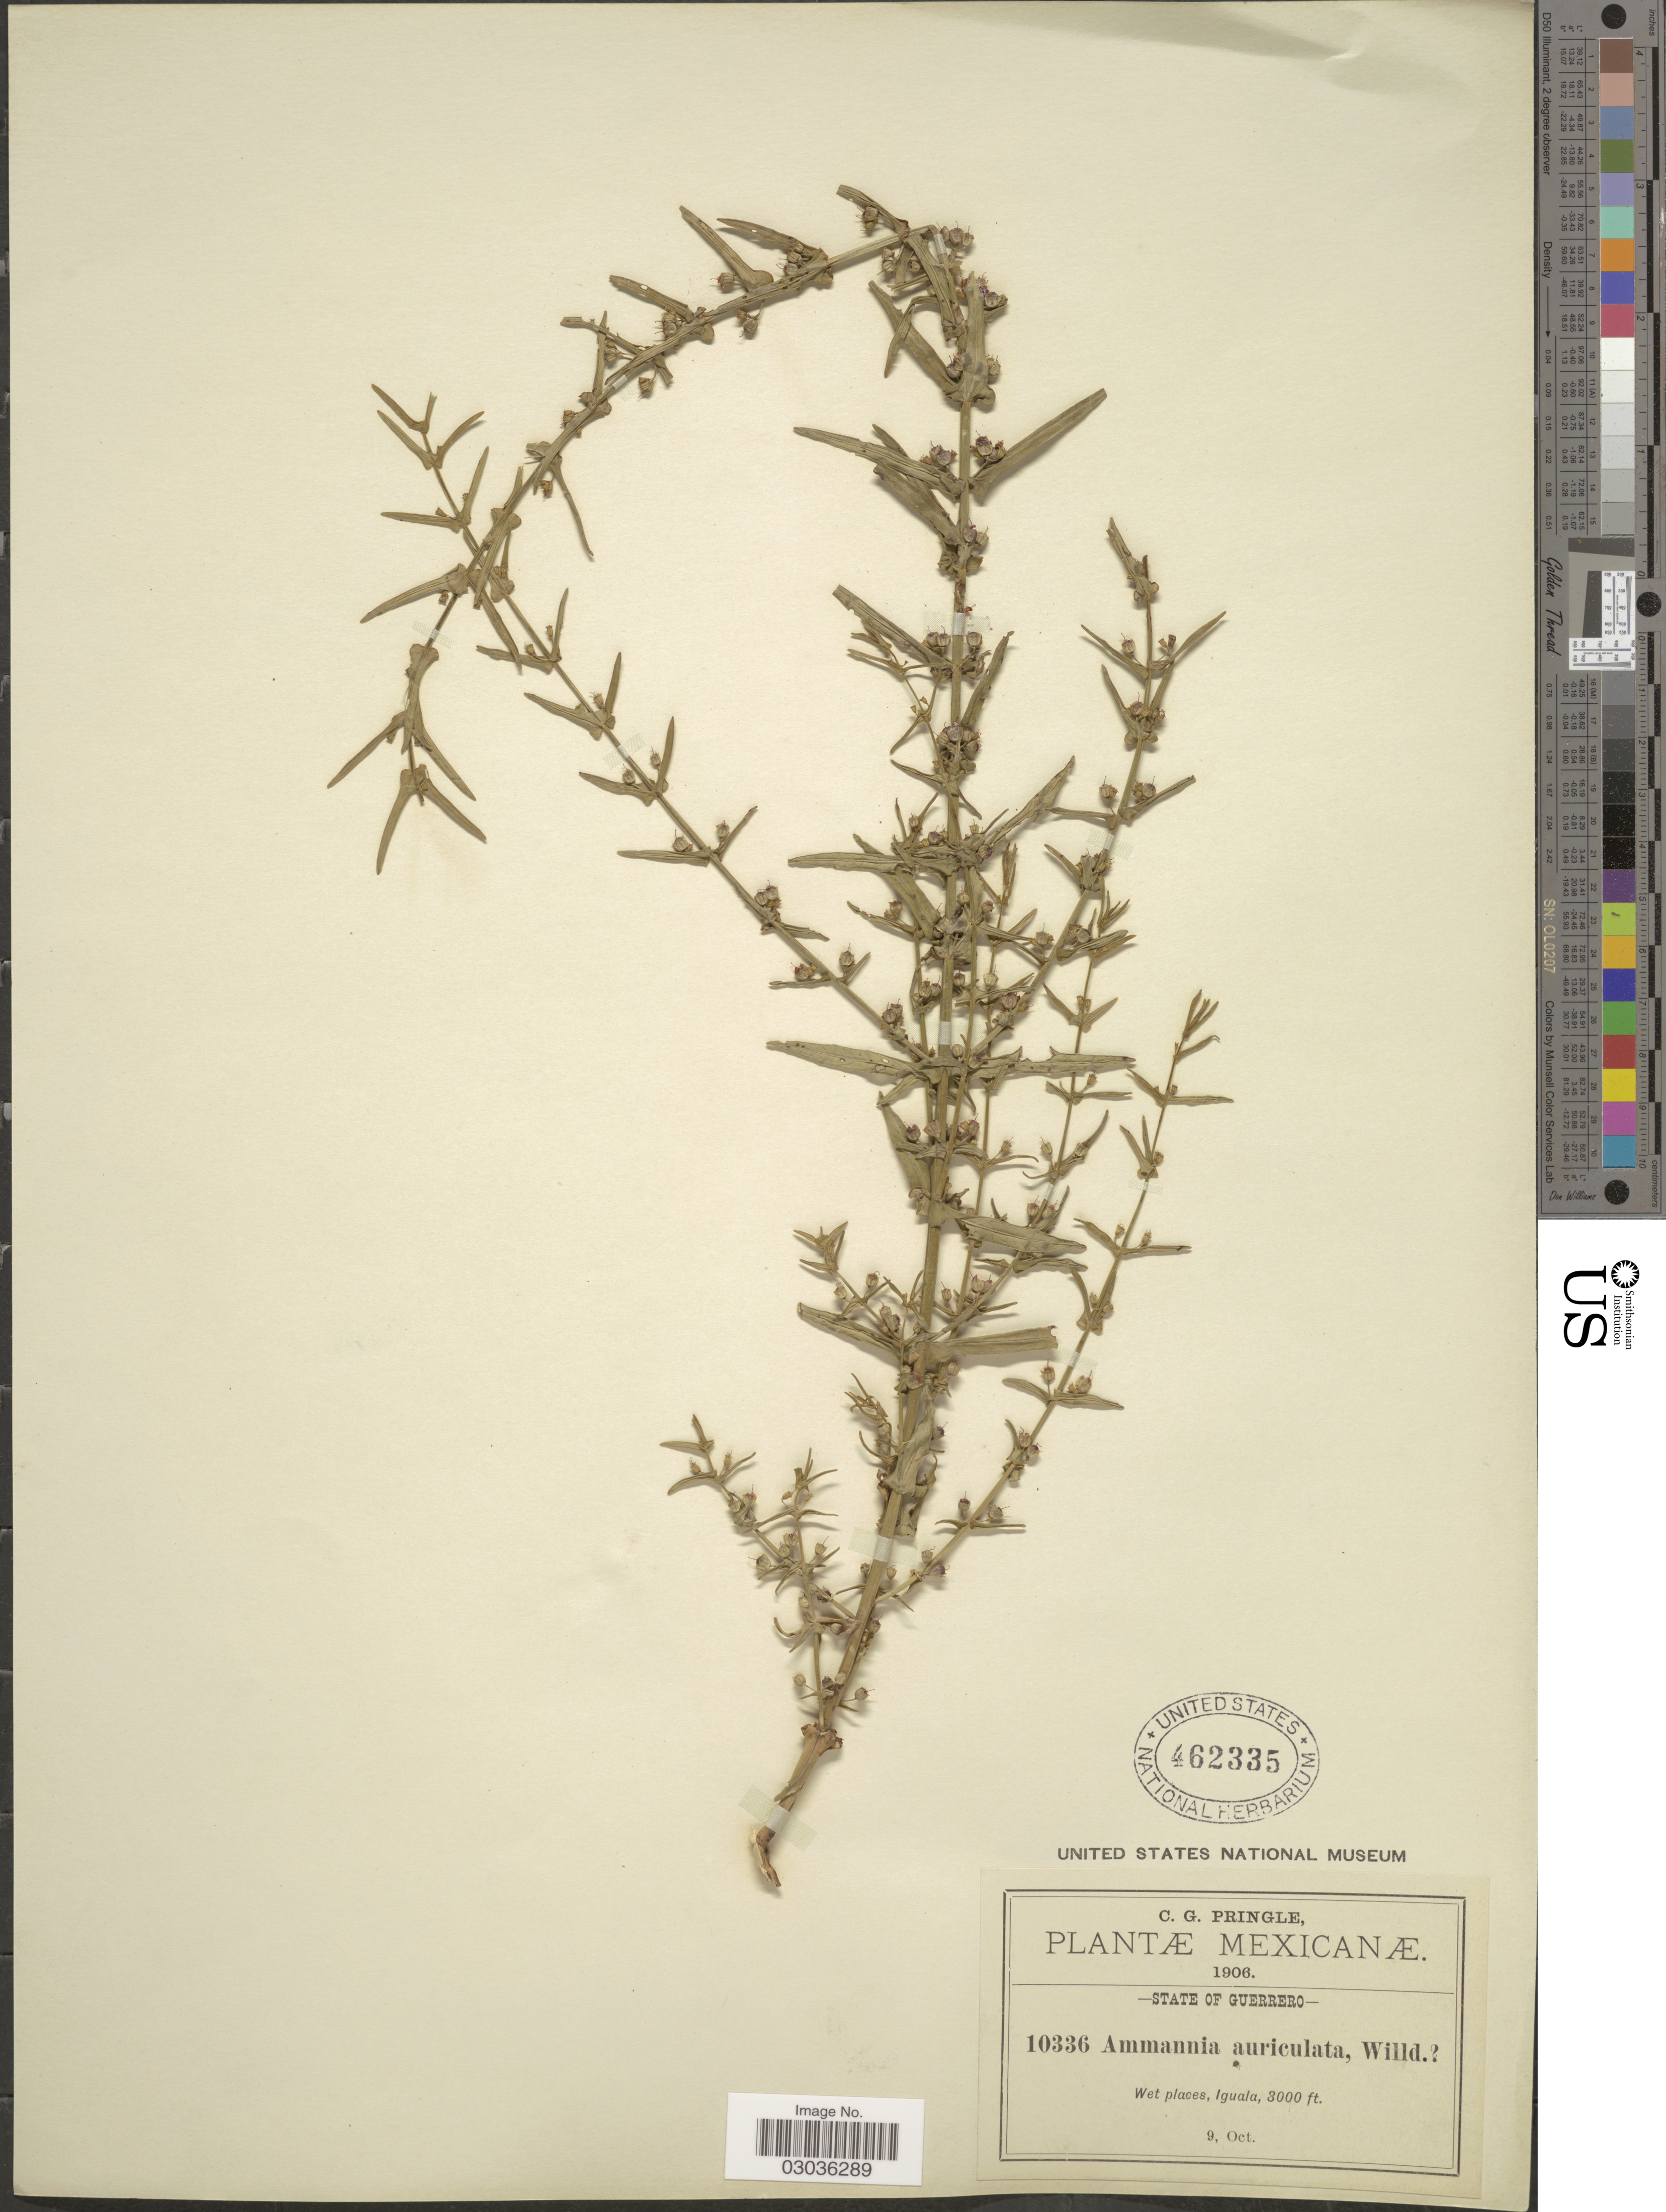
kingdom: Plantae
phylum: Tracheophyta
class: Magnoliopsida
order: Myrtales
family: Lythraceae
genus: Ammannia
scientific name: Ammannia auriculata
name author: Willd.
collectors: C. G. Pringle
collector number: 10336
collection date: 1906-10-09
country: Mexico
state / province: Guerrero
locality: Iguala.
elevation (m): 914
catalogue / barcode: US 462335